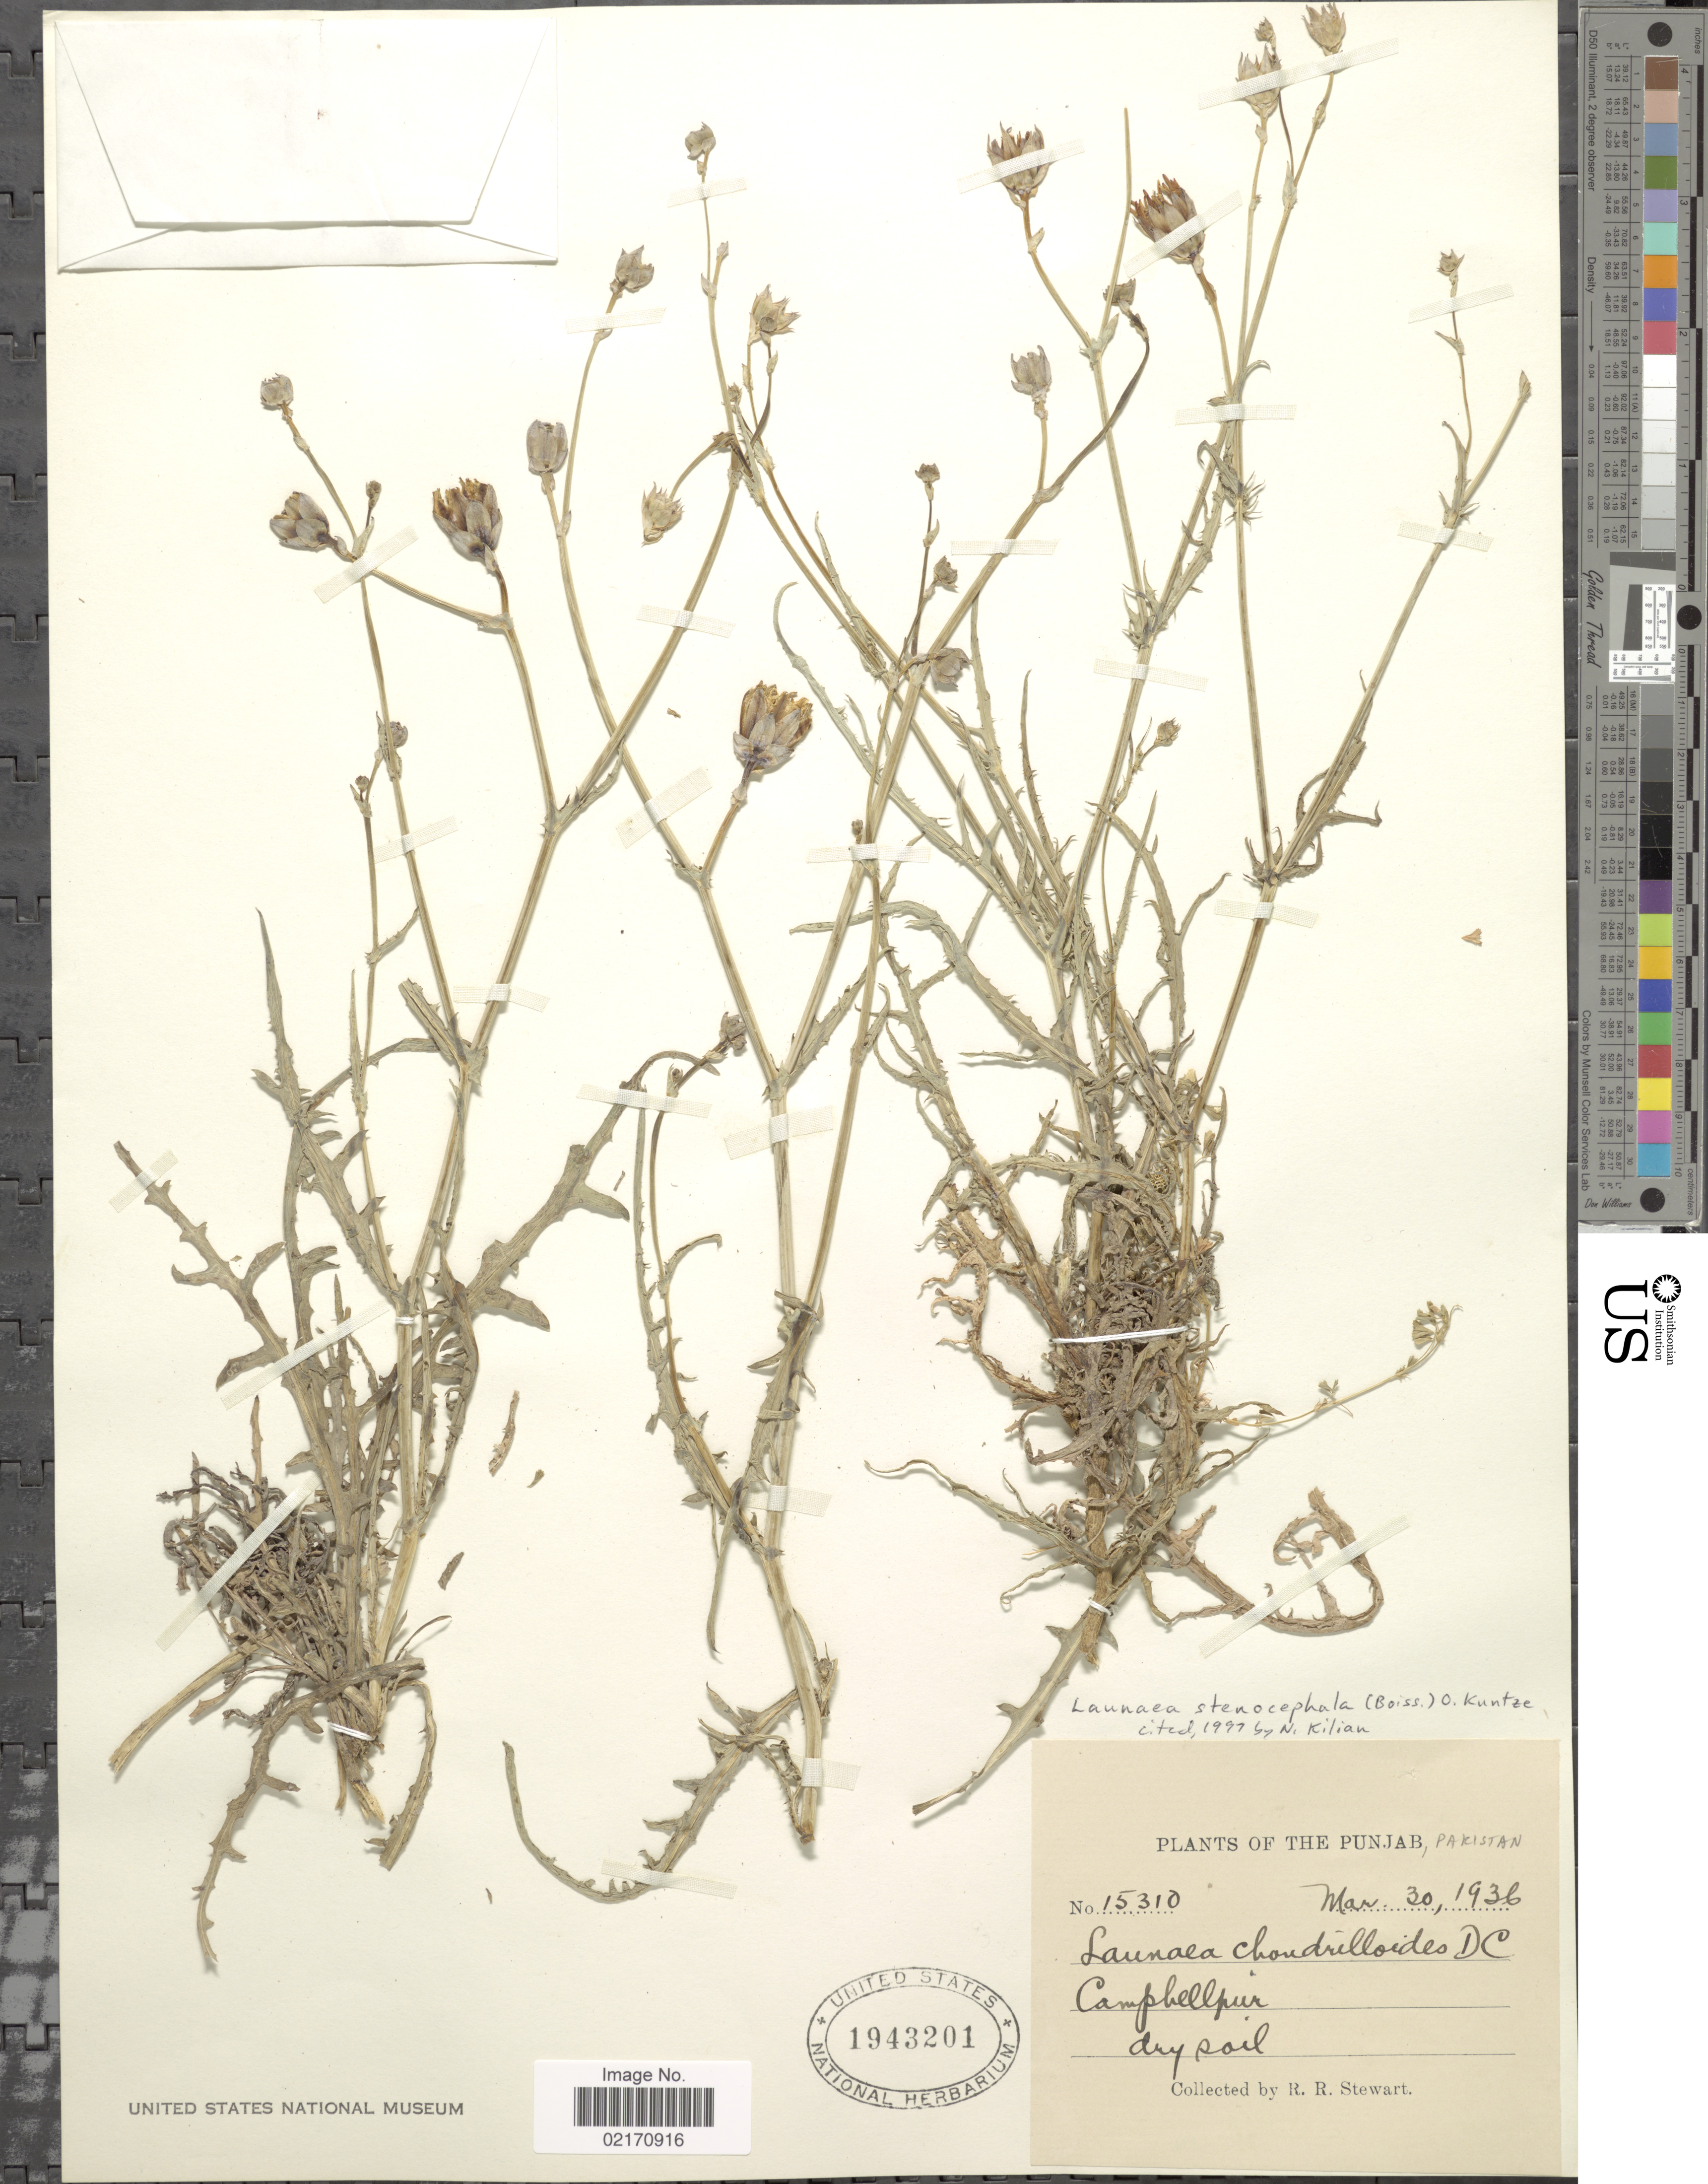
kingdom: Plantae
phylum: Tracheophyta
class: Magnoliopsida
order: Asterales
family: Asteraceae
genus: Launaea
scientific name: Launaea stenocephala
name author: (Boiss.) Kuntze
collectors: R. R. Stewart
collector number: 15310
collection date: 1936-03-30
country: Pakistan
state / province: Punjab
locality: Campbellpur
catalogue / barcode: US 1943201